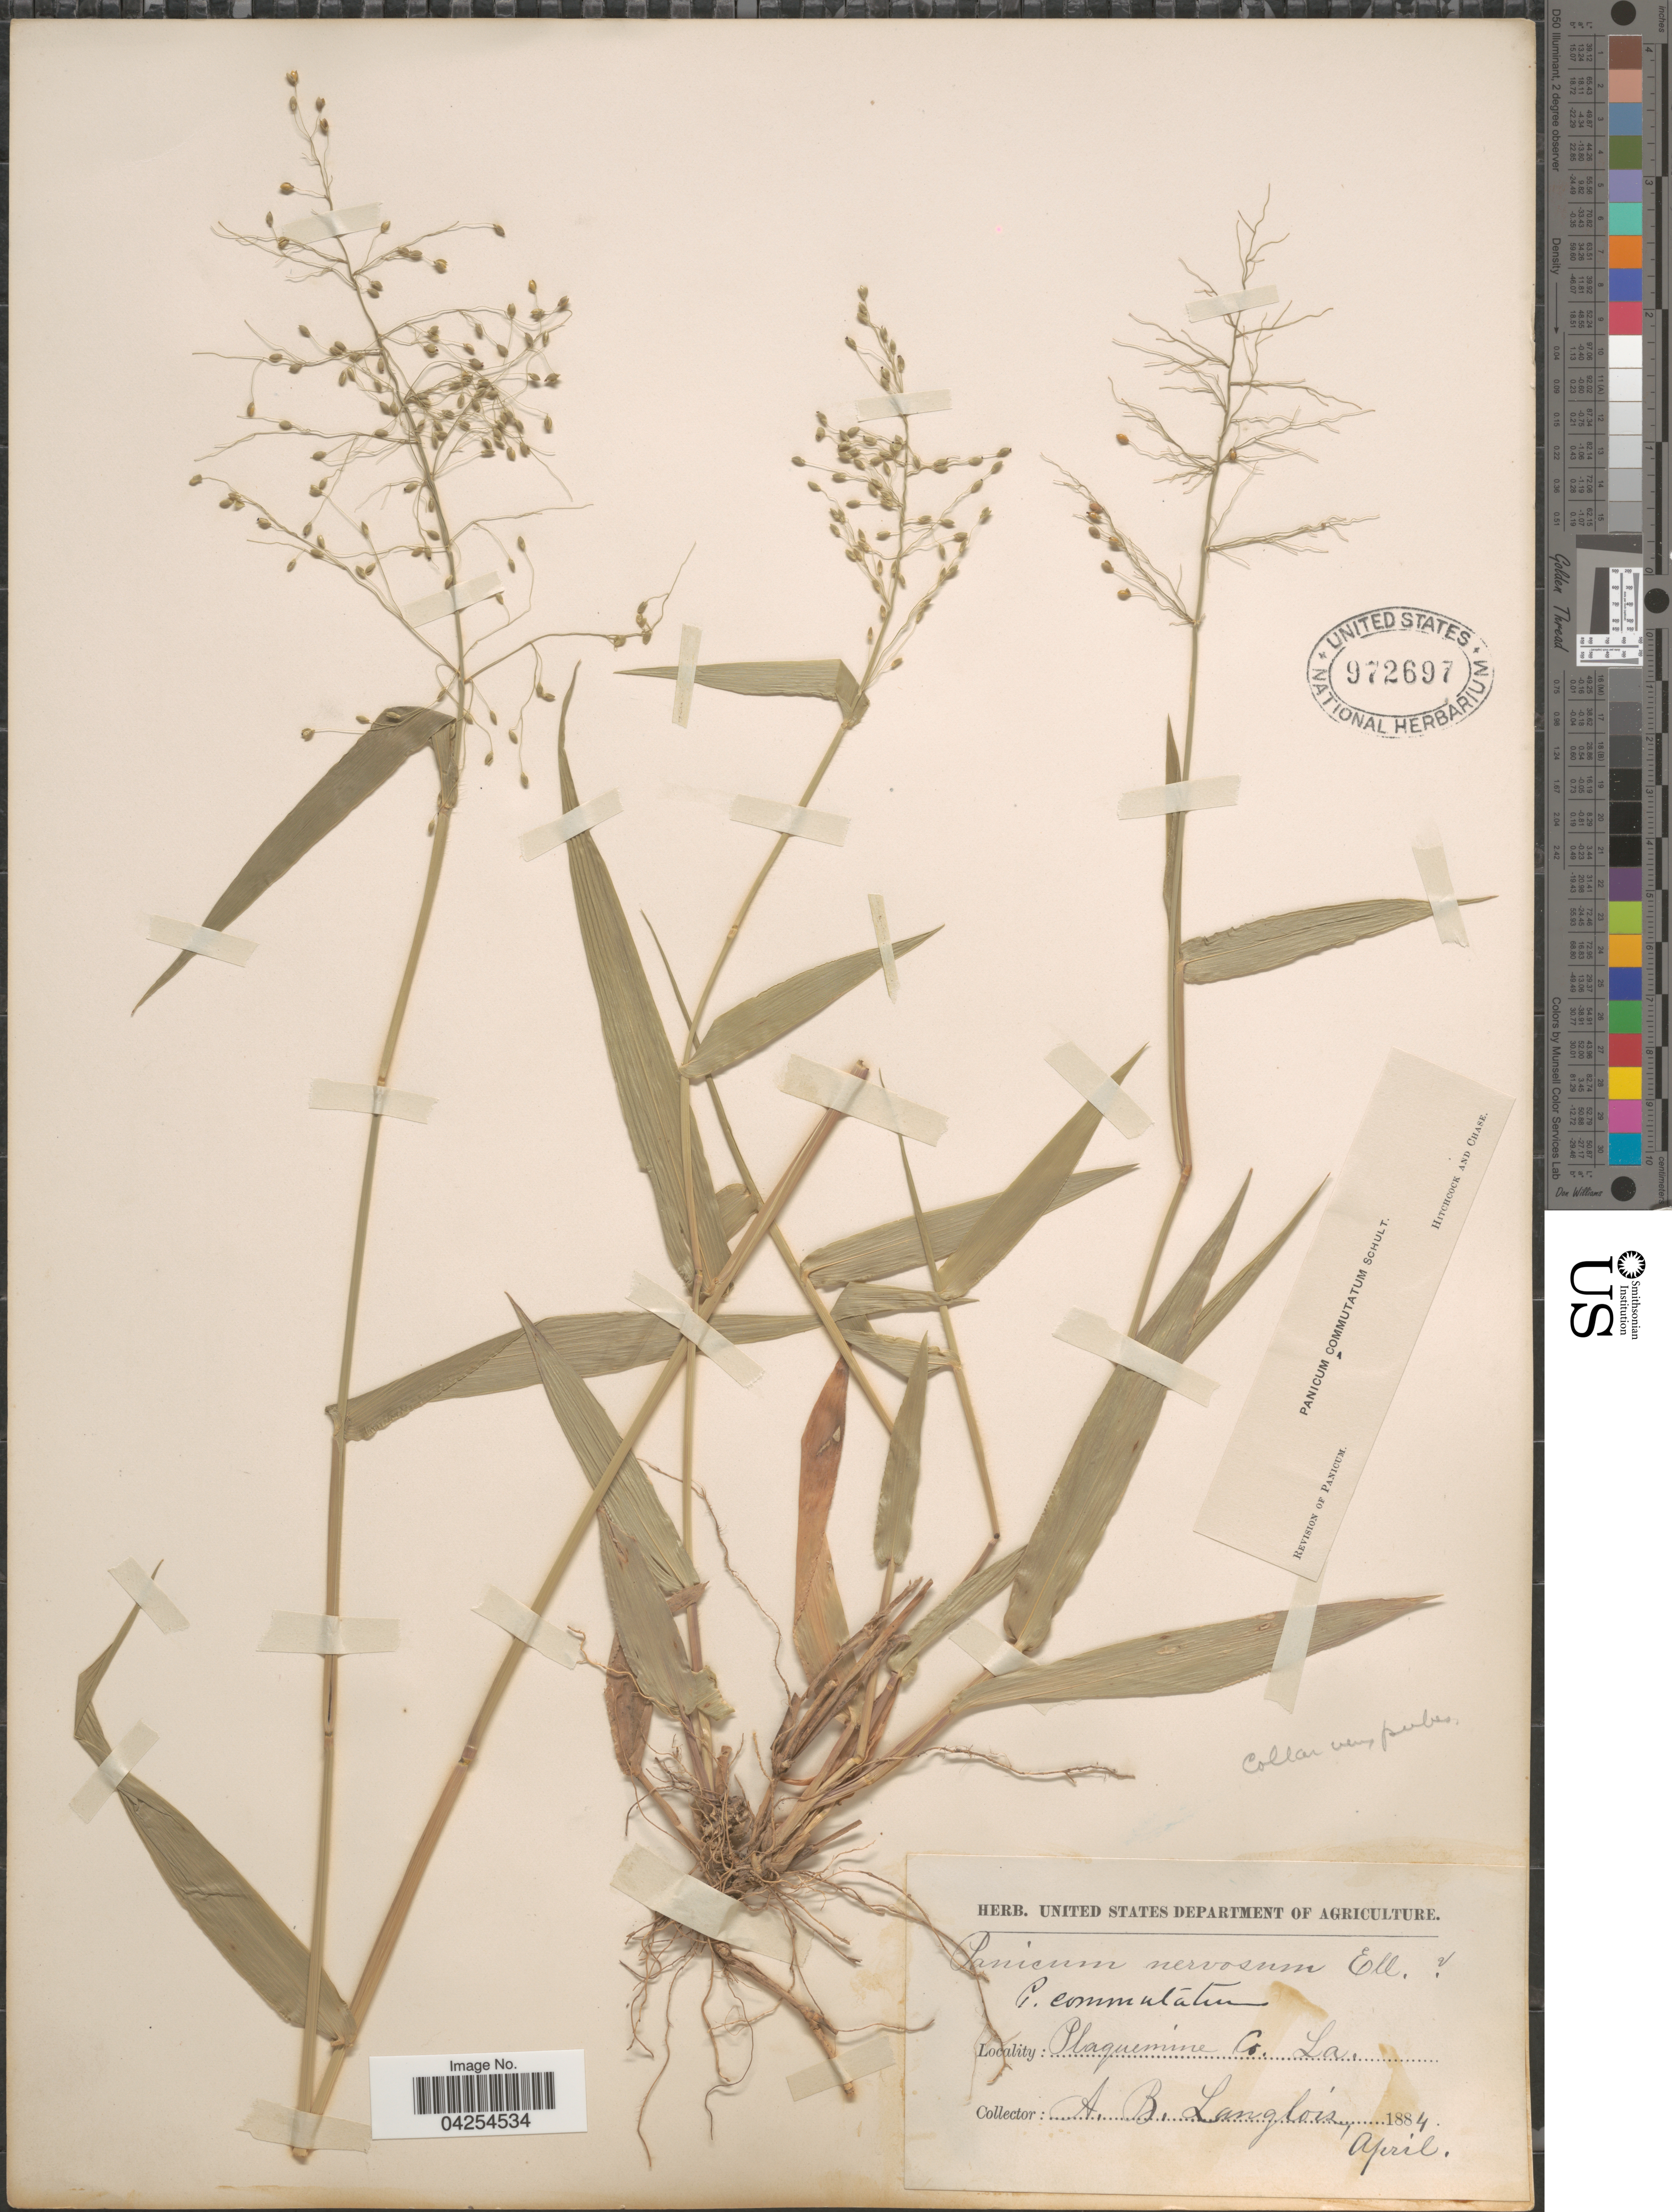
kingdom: Plantae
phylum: Tracheophyta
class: Liliopsida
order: Poales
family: Poaceae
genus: Dichanthelium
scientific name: Dichanthelium commutatum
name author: (Schult.) Gould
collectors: A. Langlois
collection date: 1884-04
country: United States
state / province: Louisiana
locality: Plaquemine Co.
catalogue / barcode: US 972697